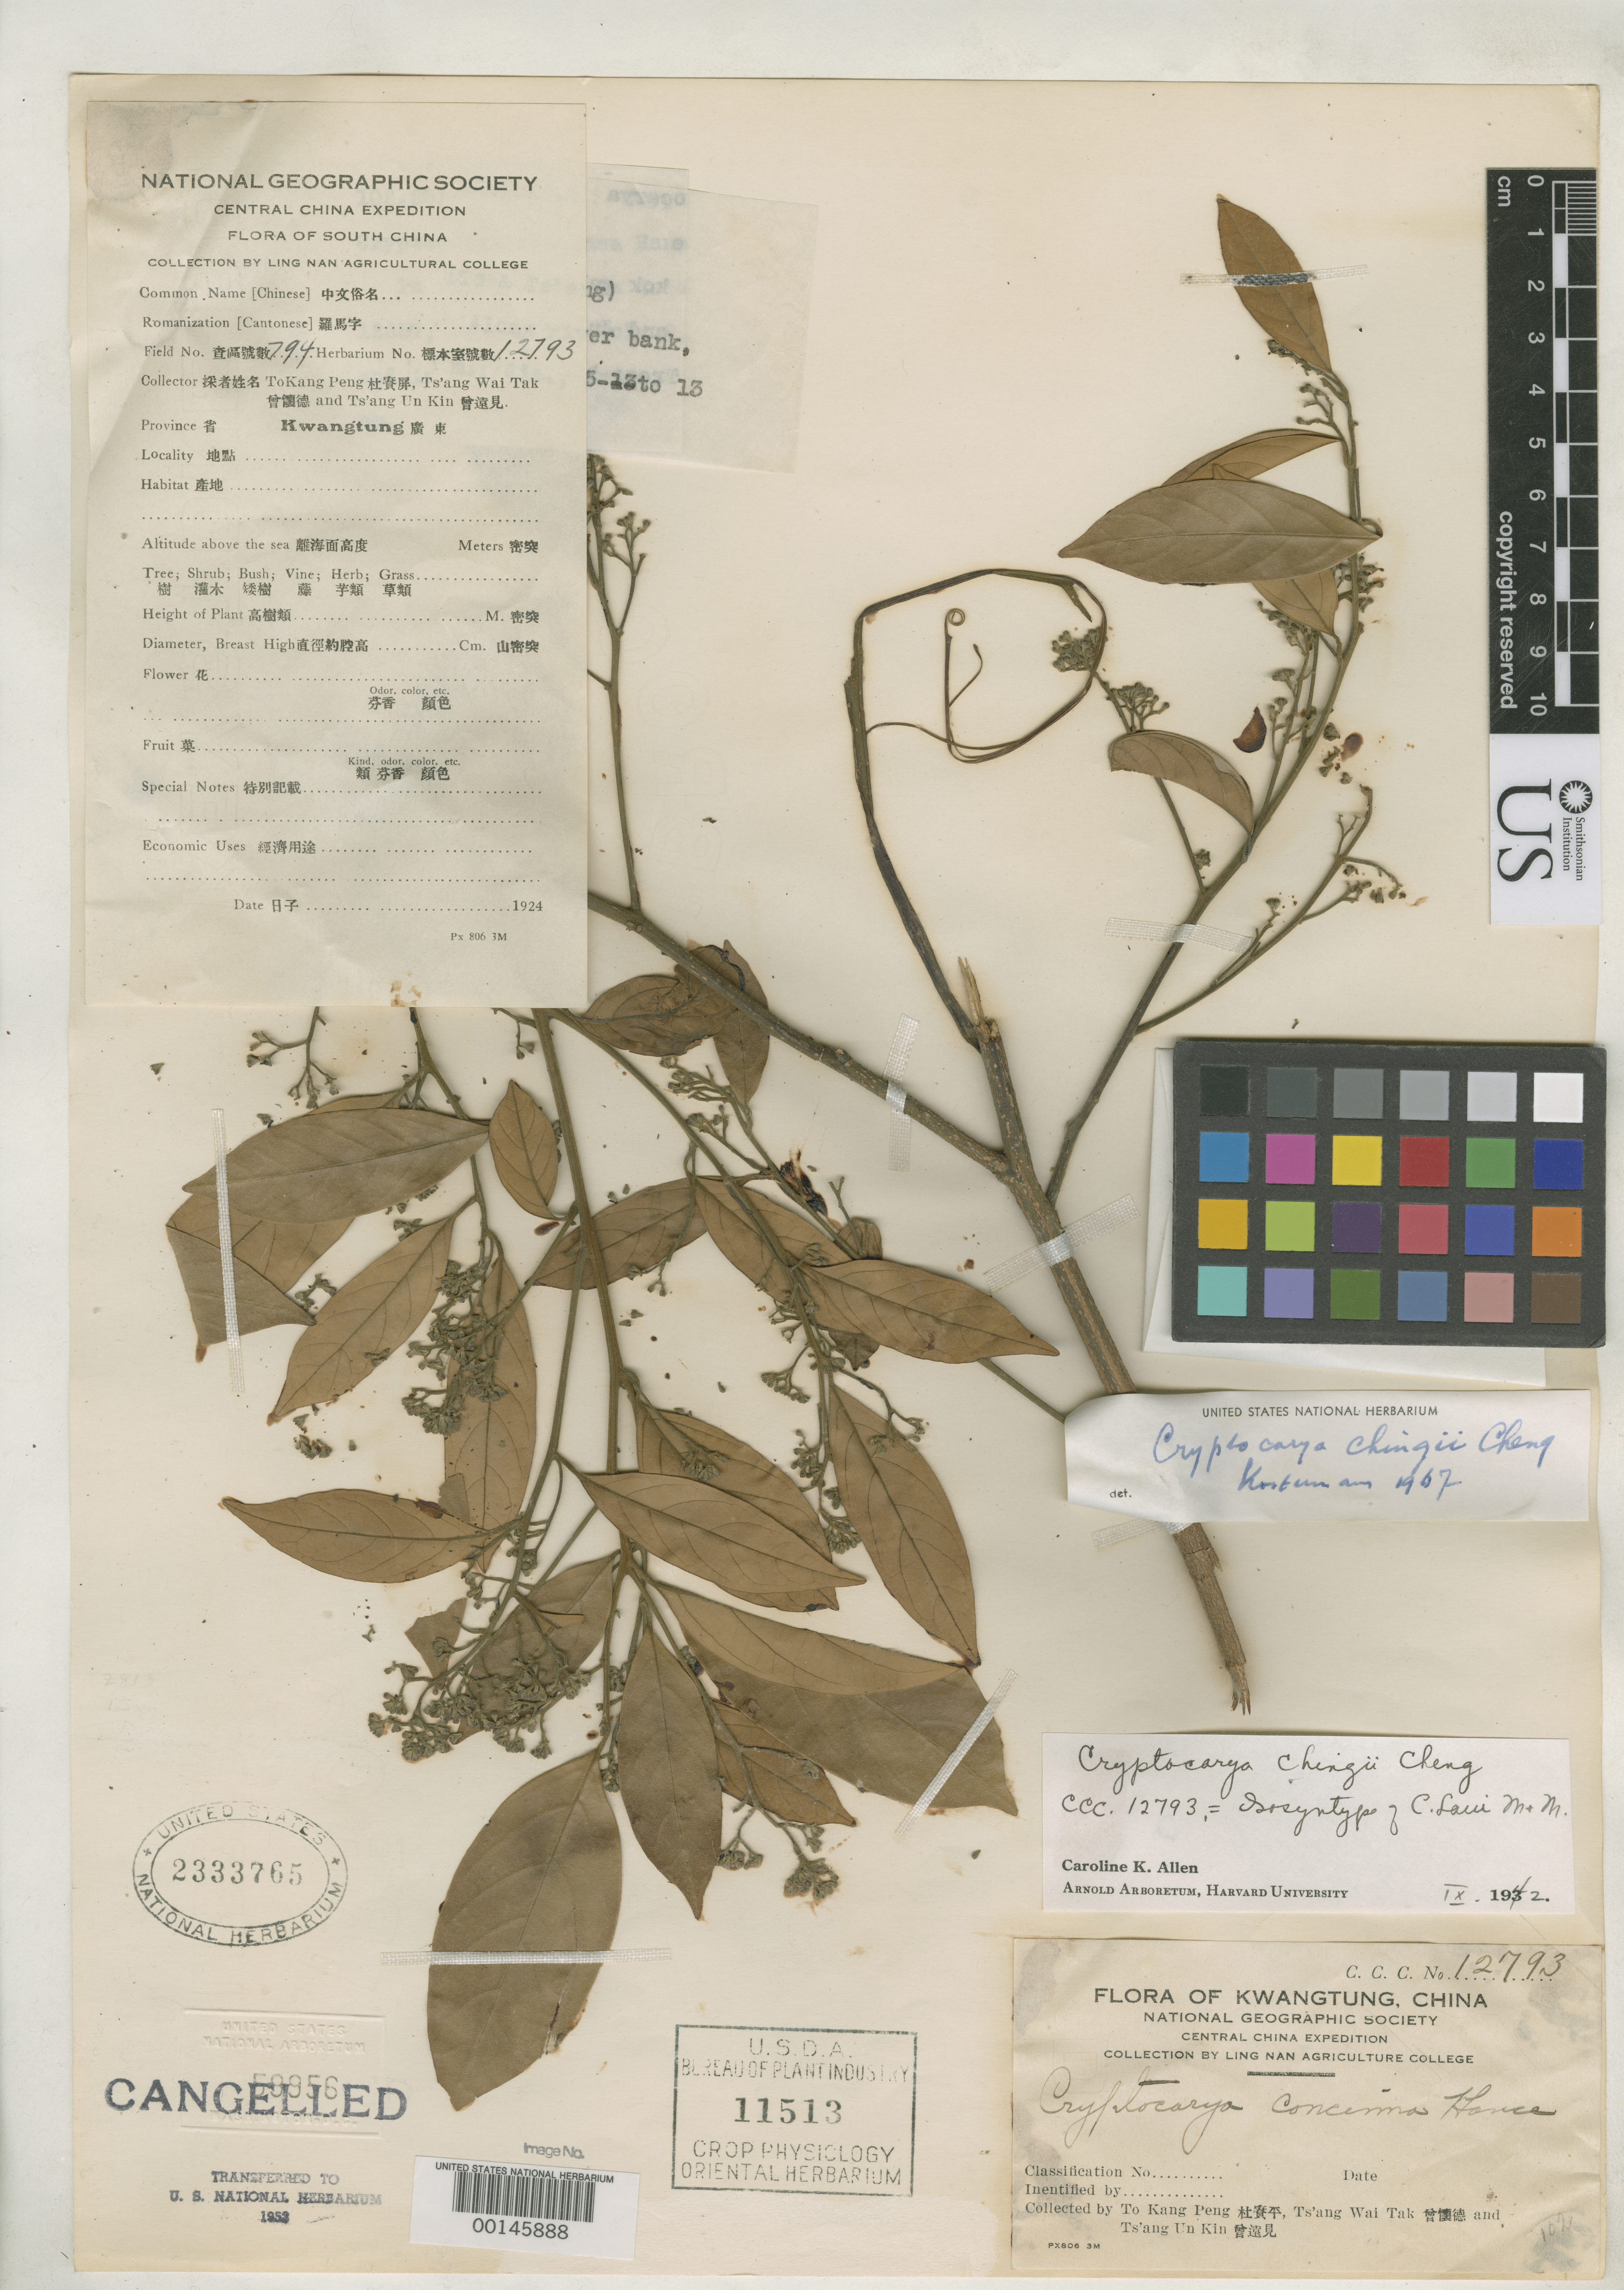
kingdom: Plantae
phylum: Tracheophyta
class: Magnoliopsida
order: Laurales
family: Lauraceae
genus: Cryptocarya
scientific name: Cryptocarya laui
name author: Merr. & F.P. Metcalf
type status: Isotype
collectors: Kang Peng To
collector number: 12637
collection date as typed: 1924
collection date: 1924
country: China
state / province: Guangdong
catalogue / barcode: US 2333765